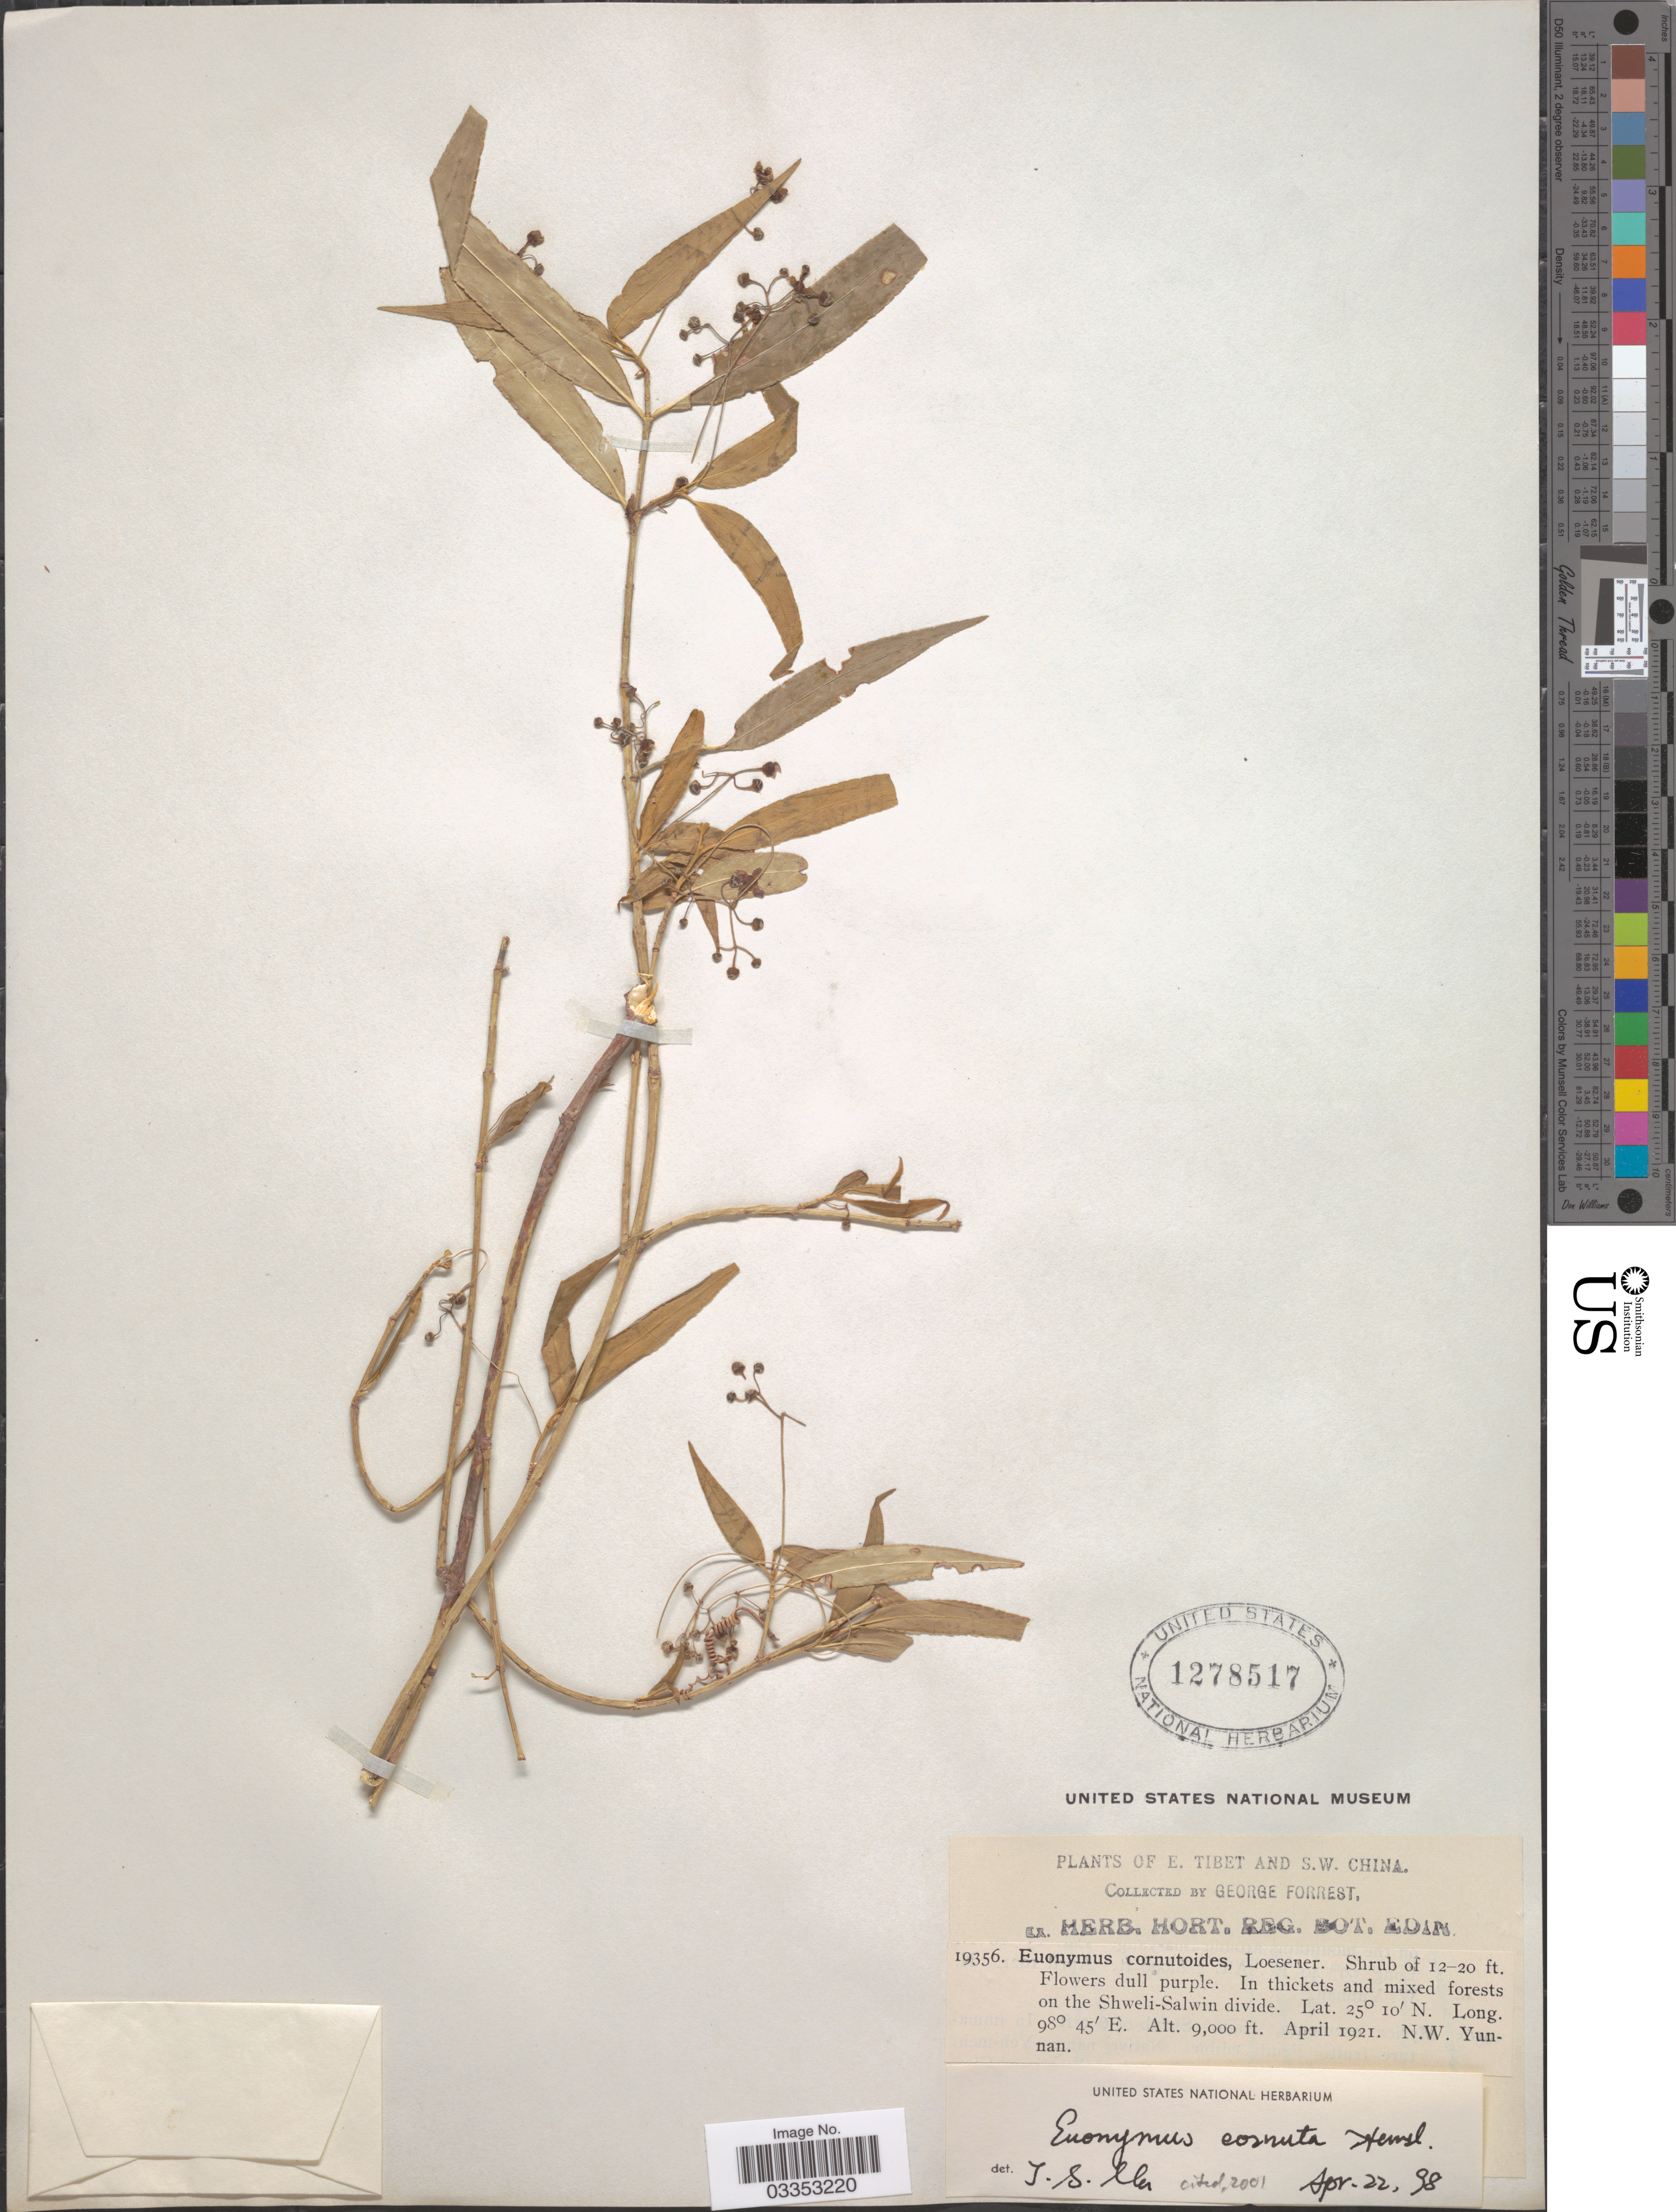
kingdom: Plantae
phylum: Tracheophyta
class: Magnoliopsida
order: Celastrales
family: Celastraceae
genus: Euonymus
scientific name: Euonymus cornutus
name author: Hemsl.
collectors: G. Forrest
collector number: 19356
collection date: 1921-04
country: China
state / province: Yunnan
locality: E. Tibet and S.W. China. In thickets and mixed forests on the Shweli-Salwin divide. N.W. Yunnan.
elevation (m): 2743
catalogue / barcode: US 1278517